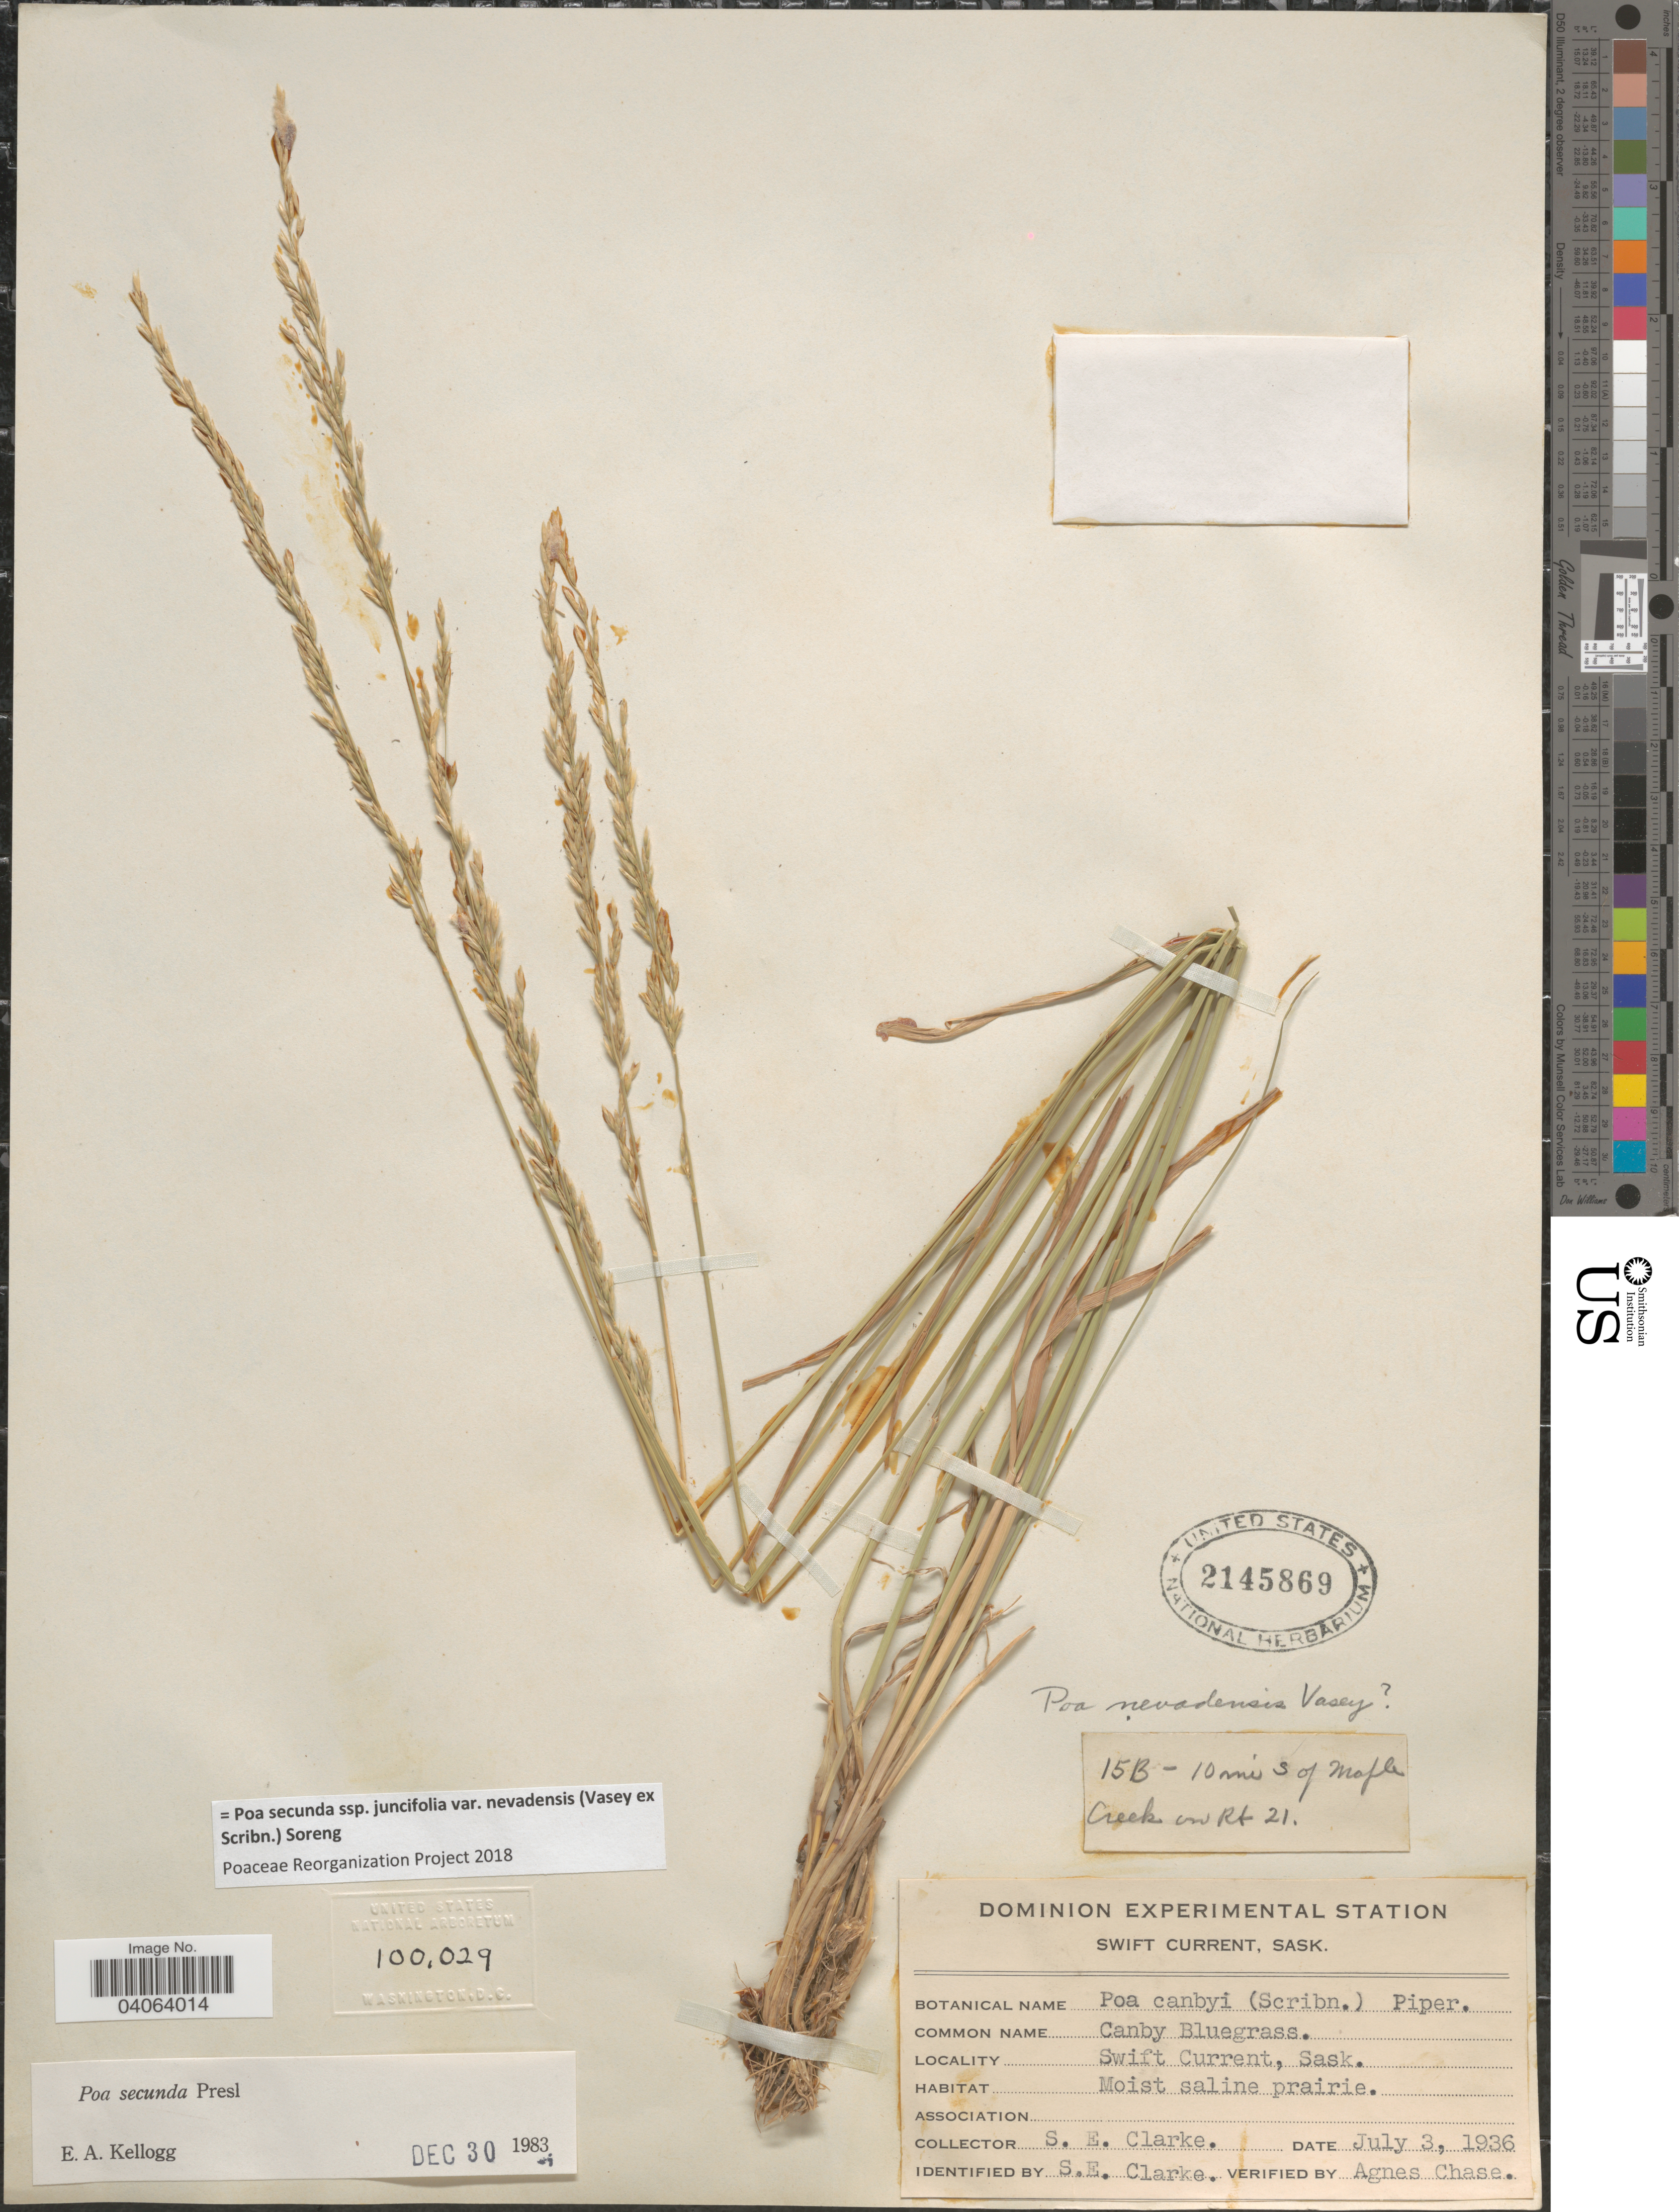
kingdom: Plantae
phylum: Tracheophyta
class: Liliopsida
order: Poales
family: Poaceae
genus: Poa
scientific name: Poa secunda subsp. juncifolia var. nevadensis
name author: (Vasey ex Scribn.) Soreng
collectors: S. Clarke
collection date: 1936-07-03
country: Canada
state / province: Saskatchewan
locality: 15B - 10 mi S of Maple Creek on Rt 21. Swift Current.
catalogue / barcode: US 2145869